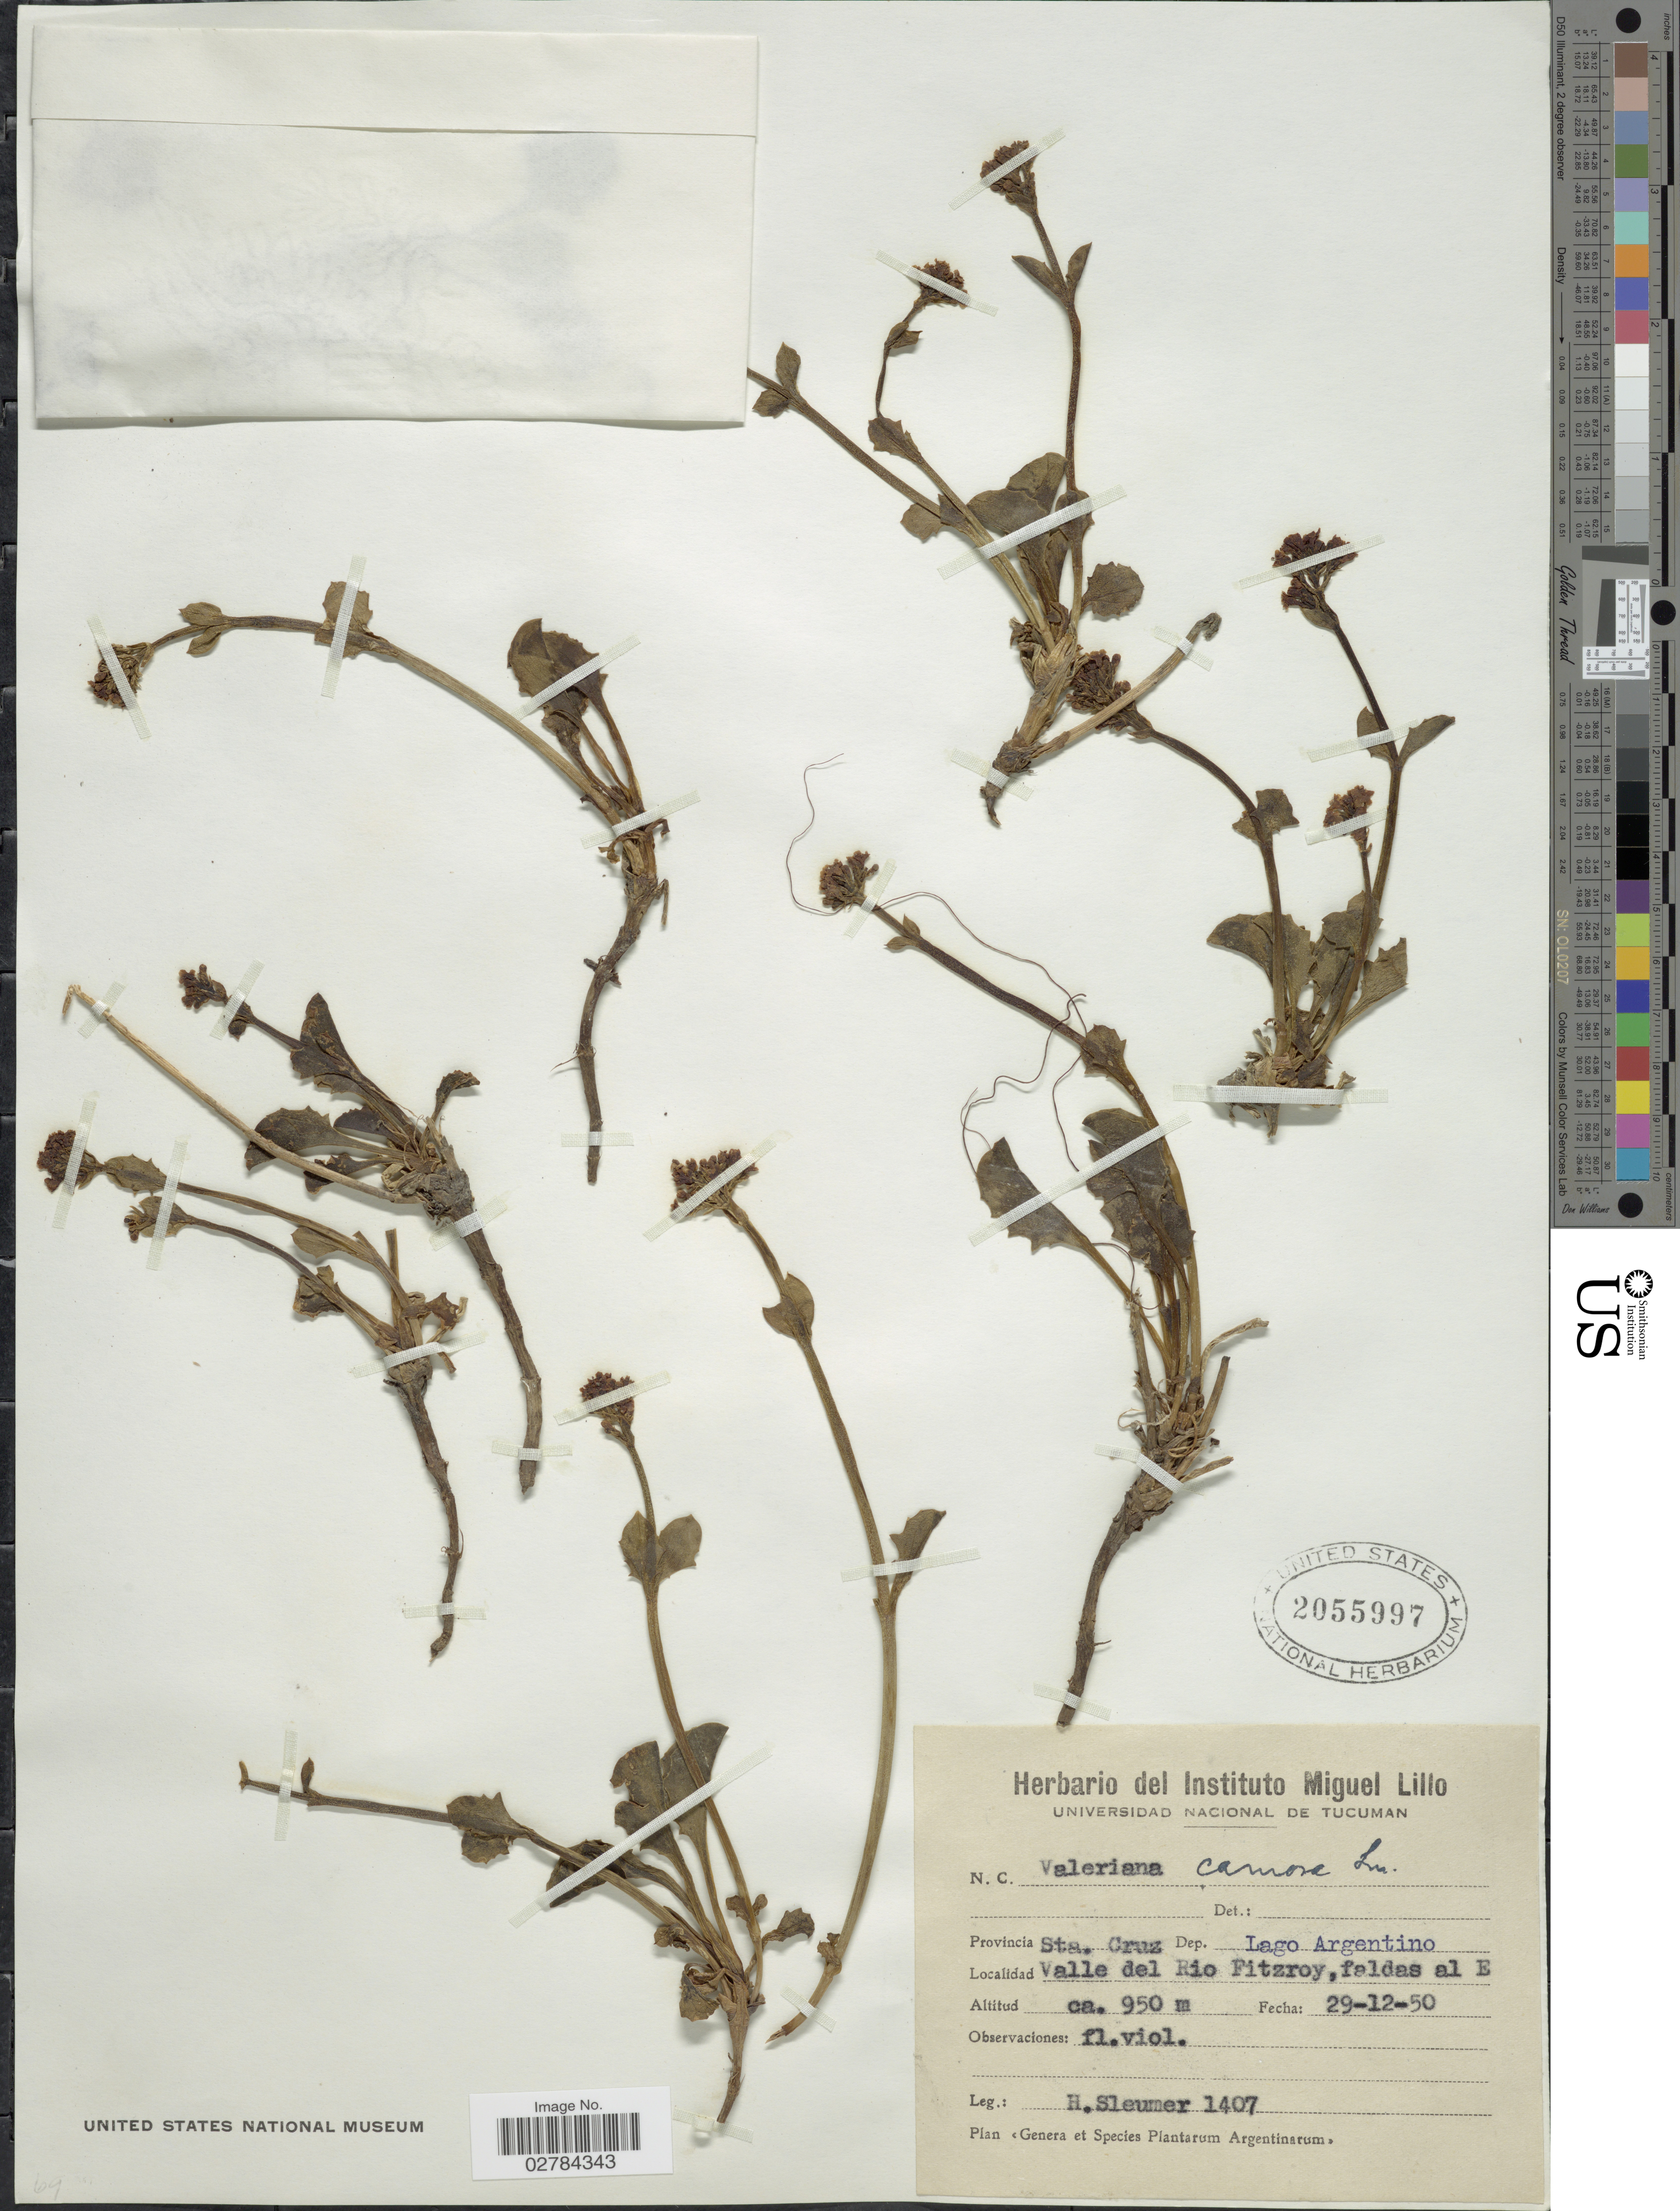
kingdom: Plantae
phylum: Tracheophyta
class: Magnoliopsida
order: Dipsacales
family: Caprifoliaceae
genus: Valeriana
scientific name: Valeriana carnosa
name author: Sm.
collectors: H. O. Sleumer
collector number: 1407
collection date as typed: Transcribed d/m/y: 29/12/50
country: Argentina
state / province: Santa Cruz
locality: Dep. Lago Argentino. Valle del Rio Fitzroy, faldas al E.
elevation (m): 950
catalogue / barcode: US 2055997